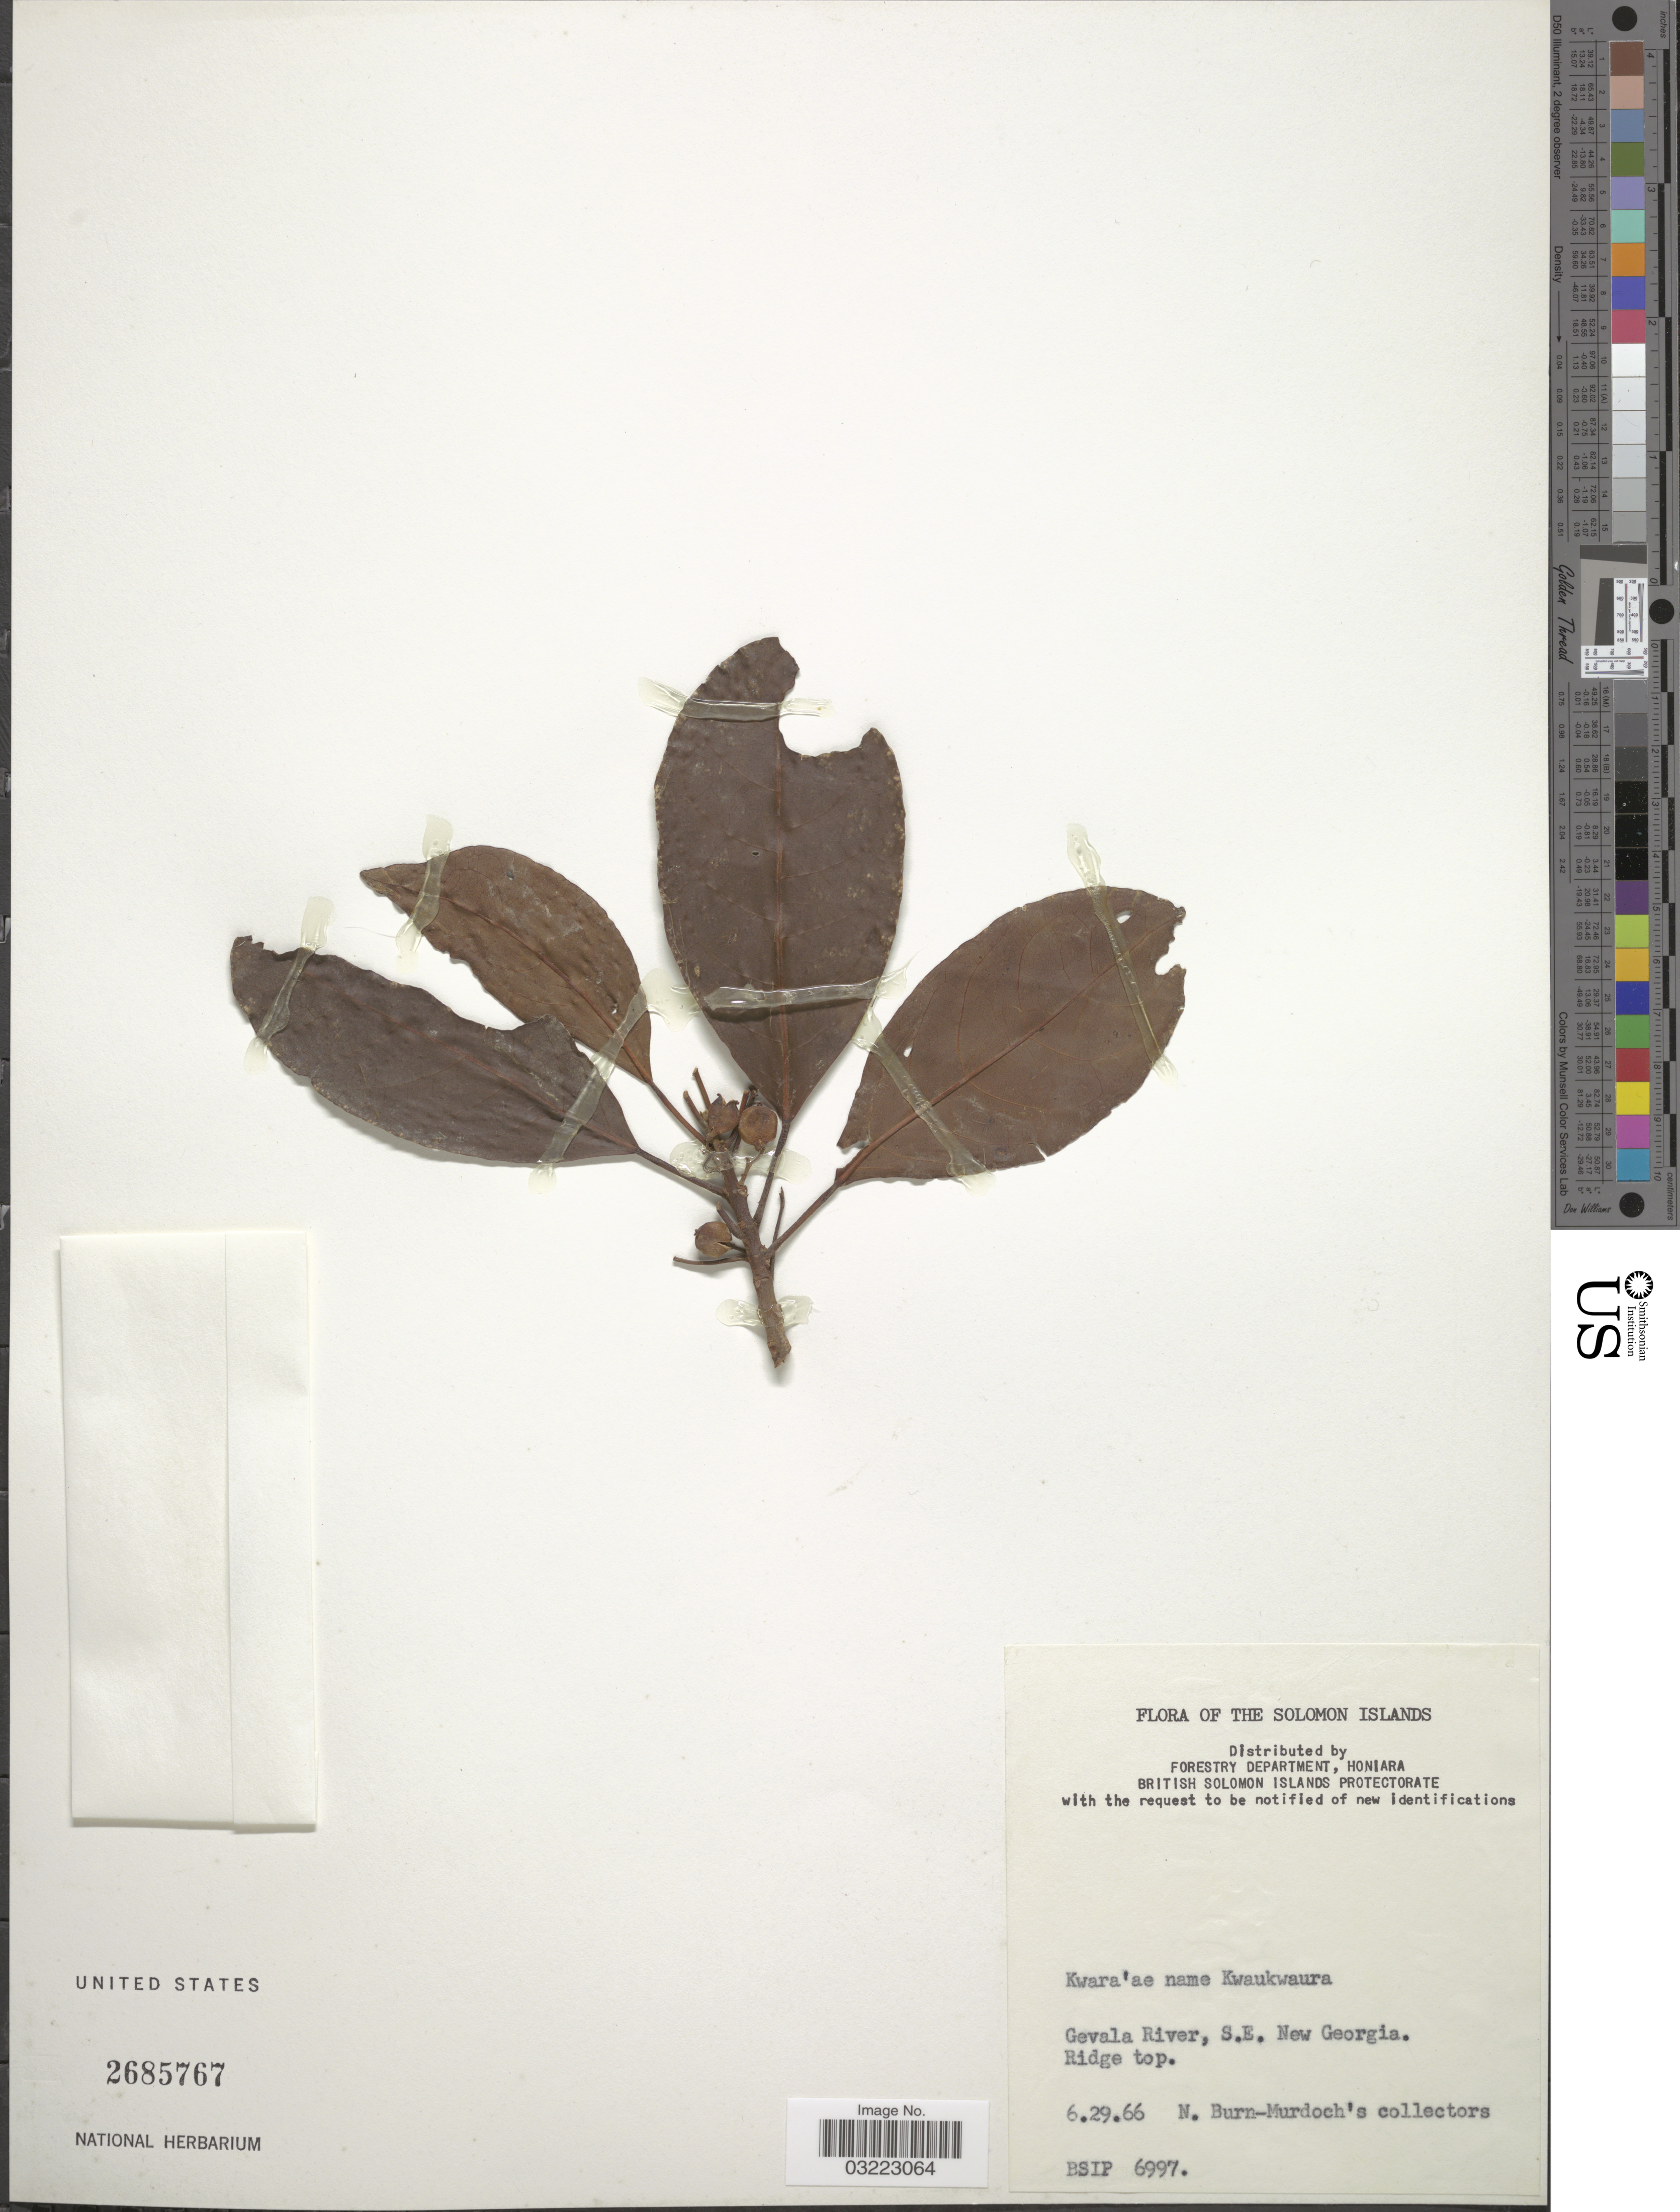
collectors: N. Burn-Murdoch's collectors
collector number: BSIP 6997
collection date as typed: Transcribed d/m/y: 29/6/66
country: Solomon Islands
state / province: Solomon Islands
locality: Gevala River, S.E. New Georgia. Ridge top.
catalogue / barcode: US 2685767